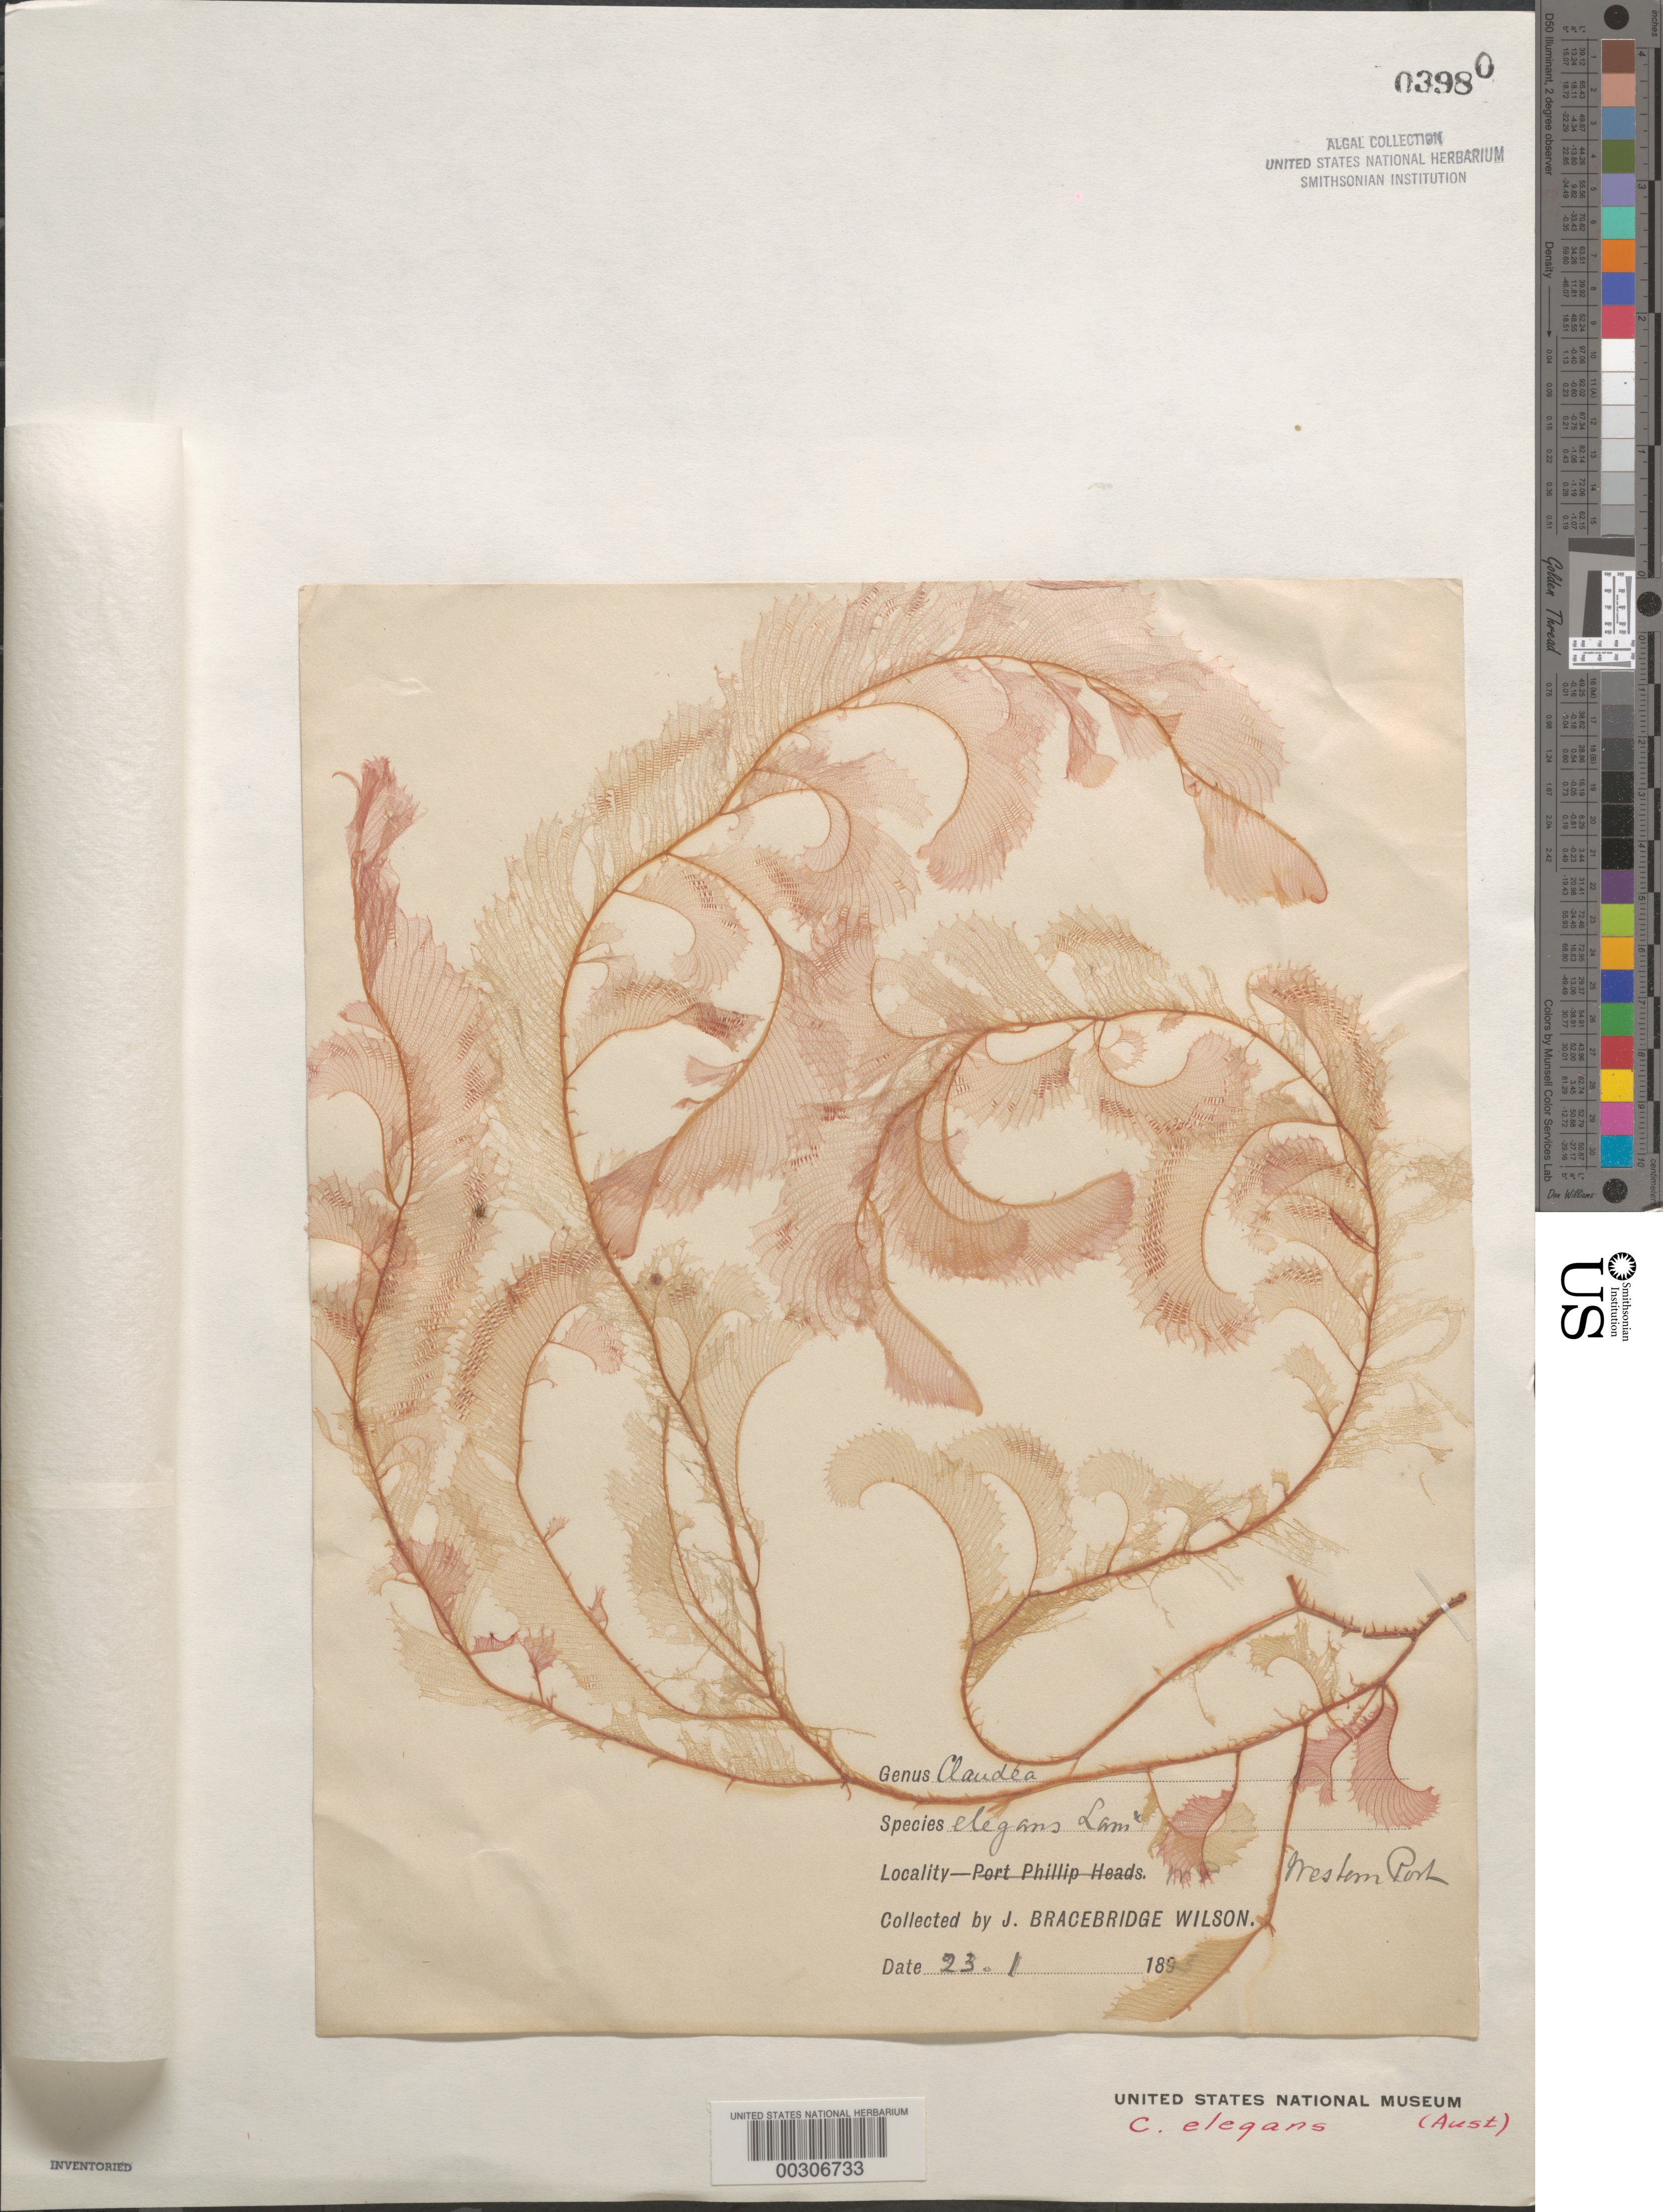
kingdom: Plantae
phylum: Rhodophyta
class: Florideophyceae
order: Ceramiales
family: Delesseriaceae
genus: Claudea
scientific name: Claudea elegans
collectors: J. B. Wilson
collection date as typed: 23 Jan 1893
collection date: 1893-01-23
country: Australia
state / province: Victoria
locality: Western Port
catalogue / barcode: US 3980